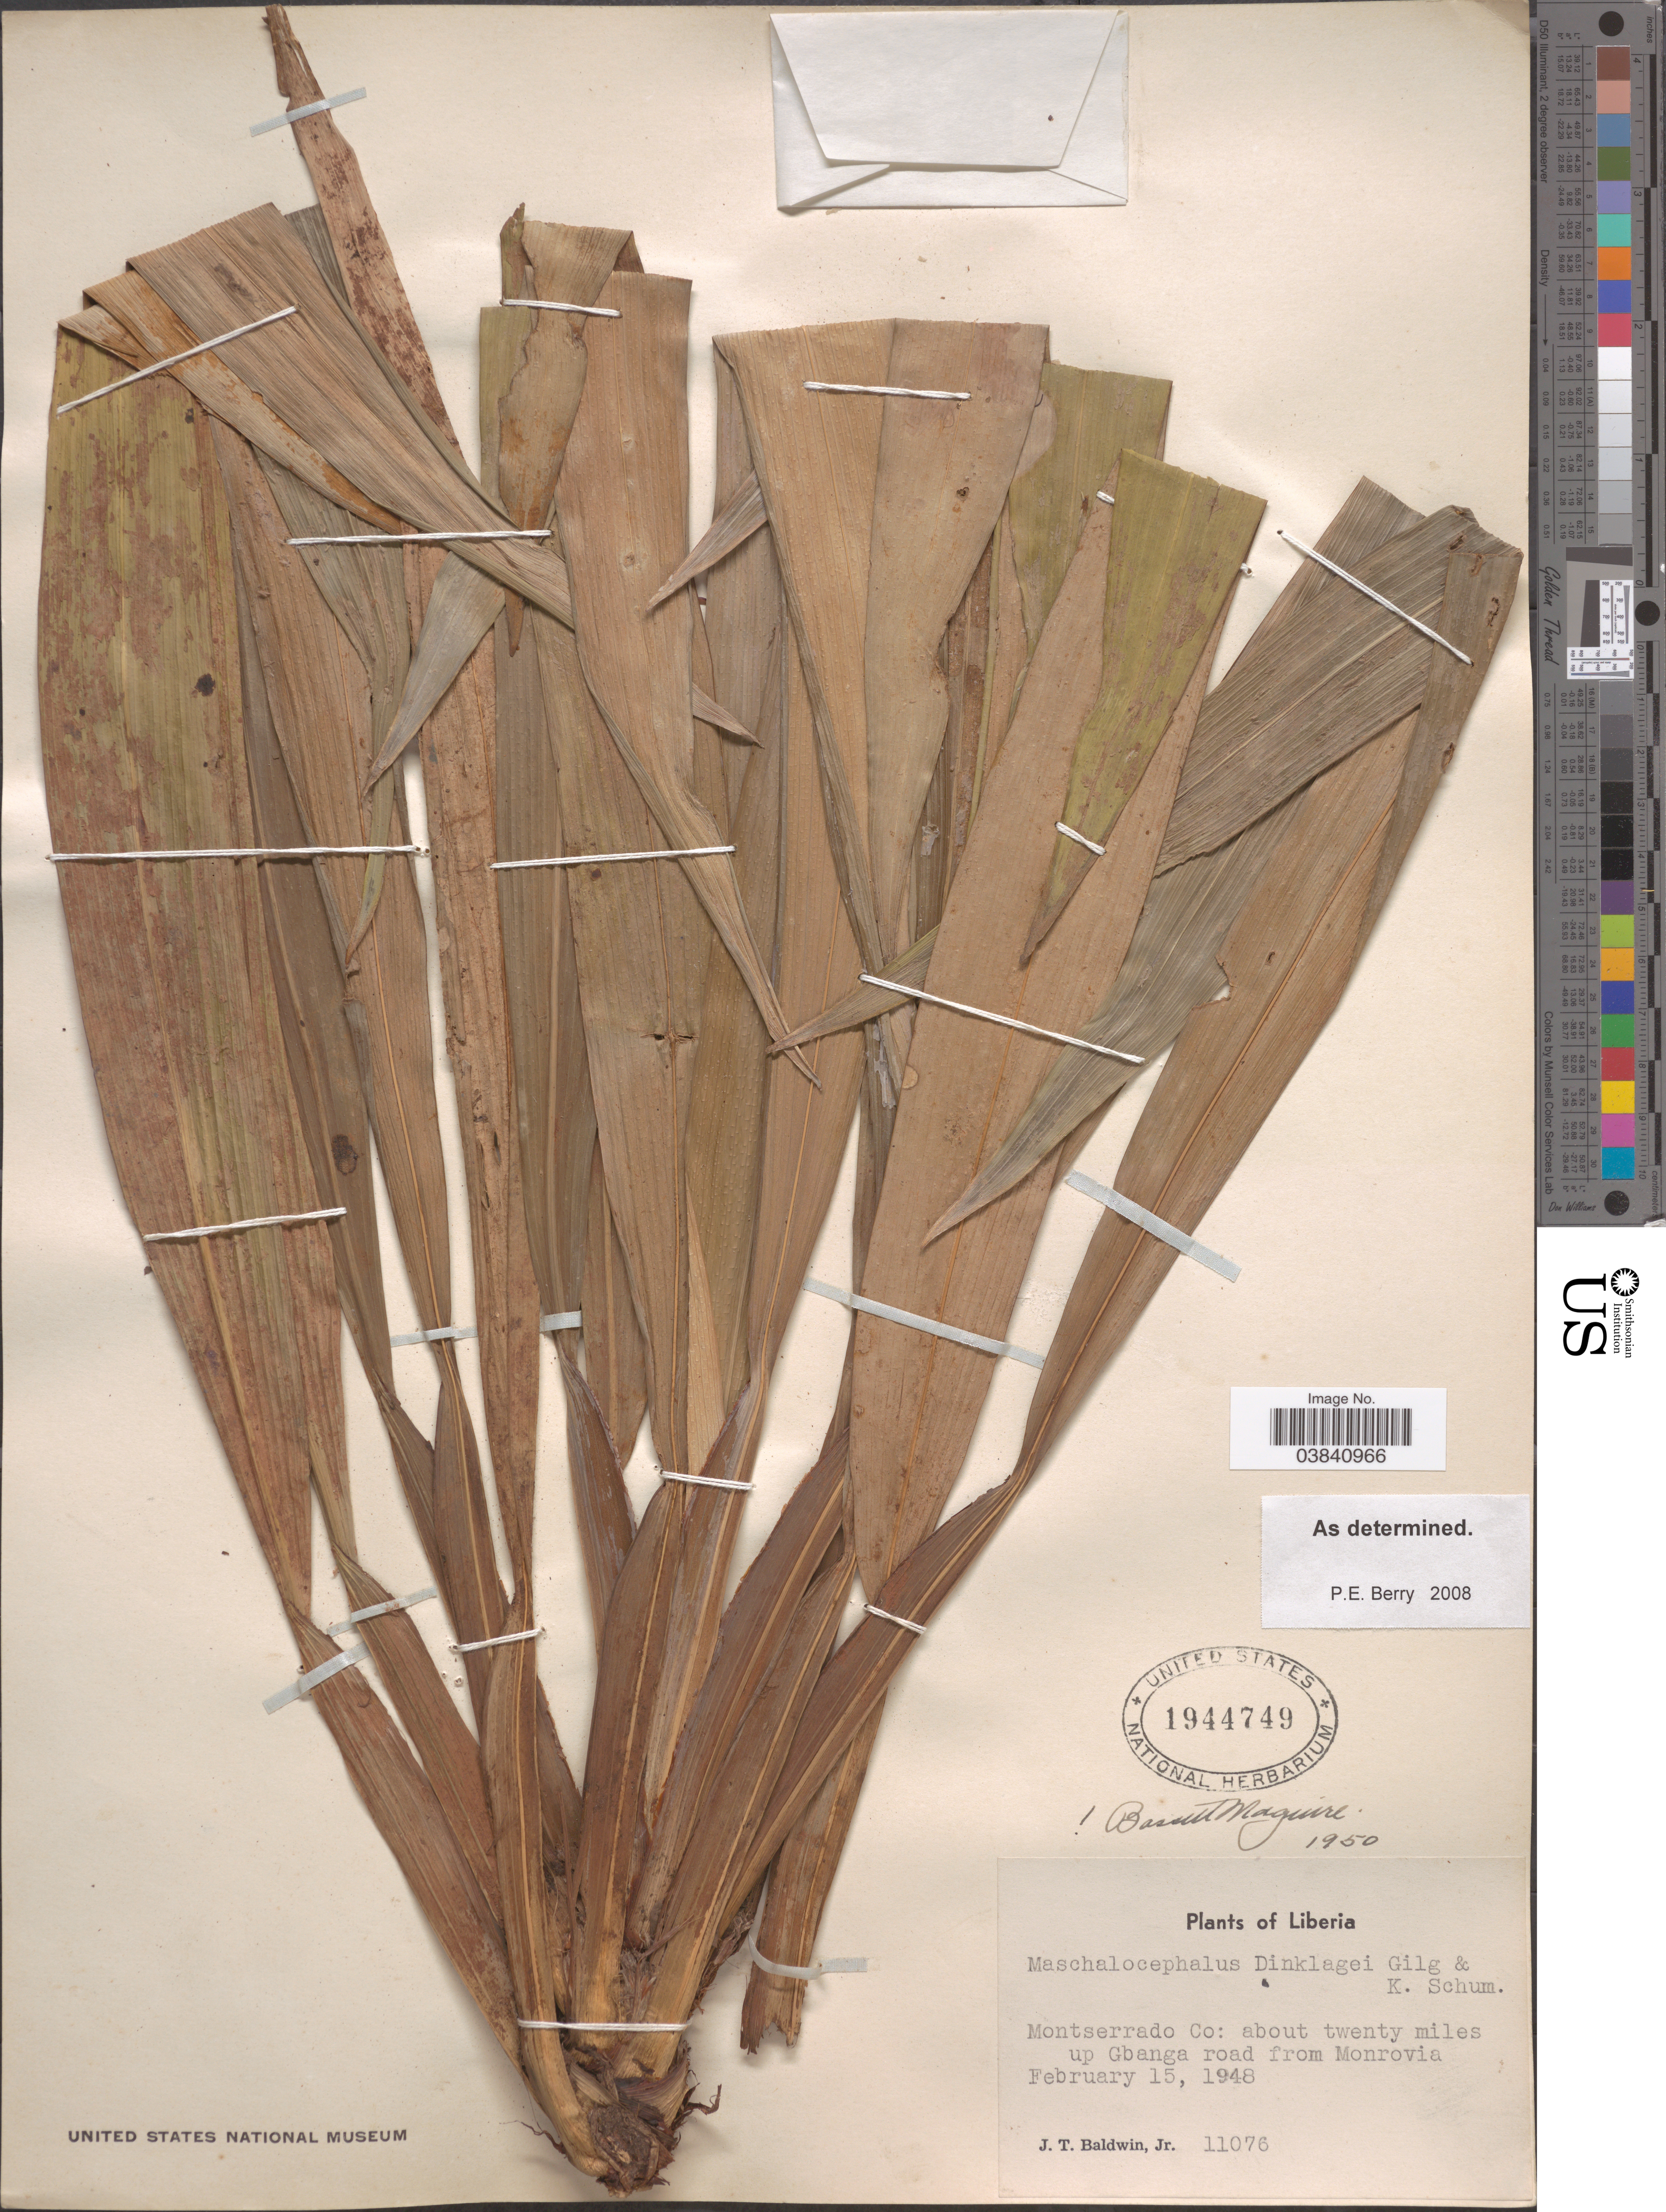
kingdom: Plantae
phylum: Tracheophyta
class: Liliopsida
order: Poales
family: Rapateaceae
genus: Maschalocephalus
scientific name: Maschalocephalus dinklagei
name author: Gilg & K. Schum.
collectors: J. T. Baldwin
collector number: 11076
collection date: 1948-02-15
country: Liberia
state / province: Montserrado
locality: Montserrado Co: about twenty miles up Gbanga road from Monrovia.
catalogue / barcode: US 1944749